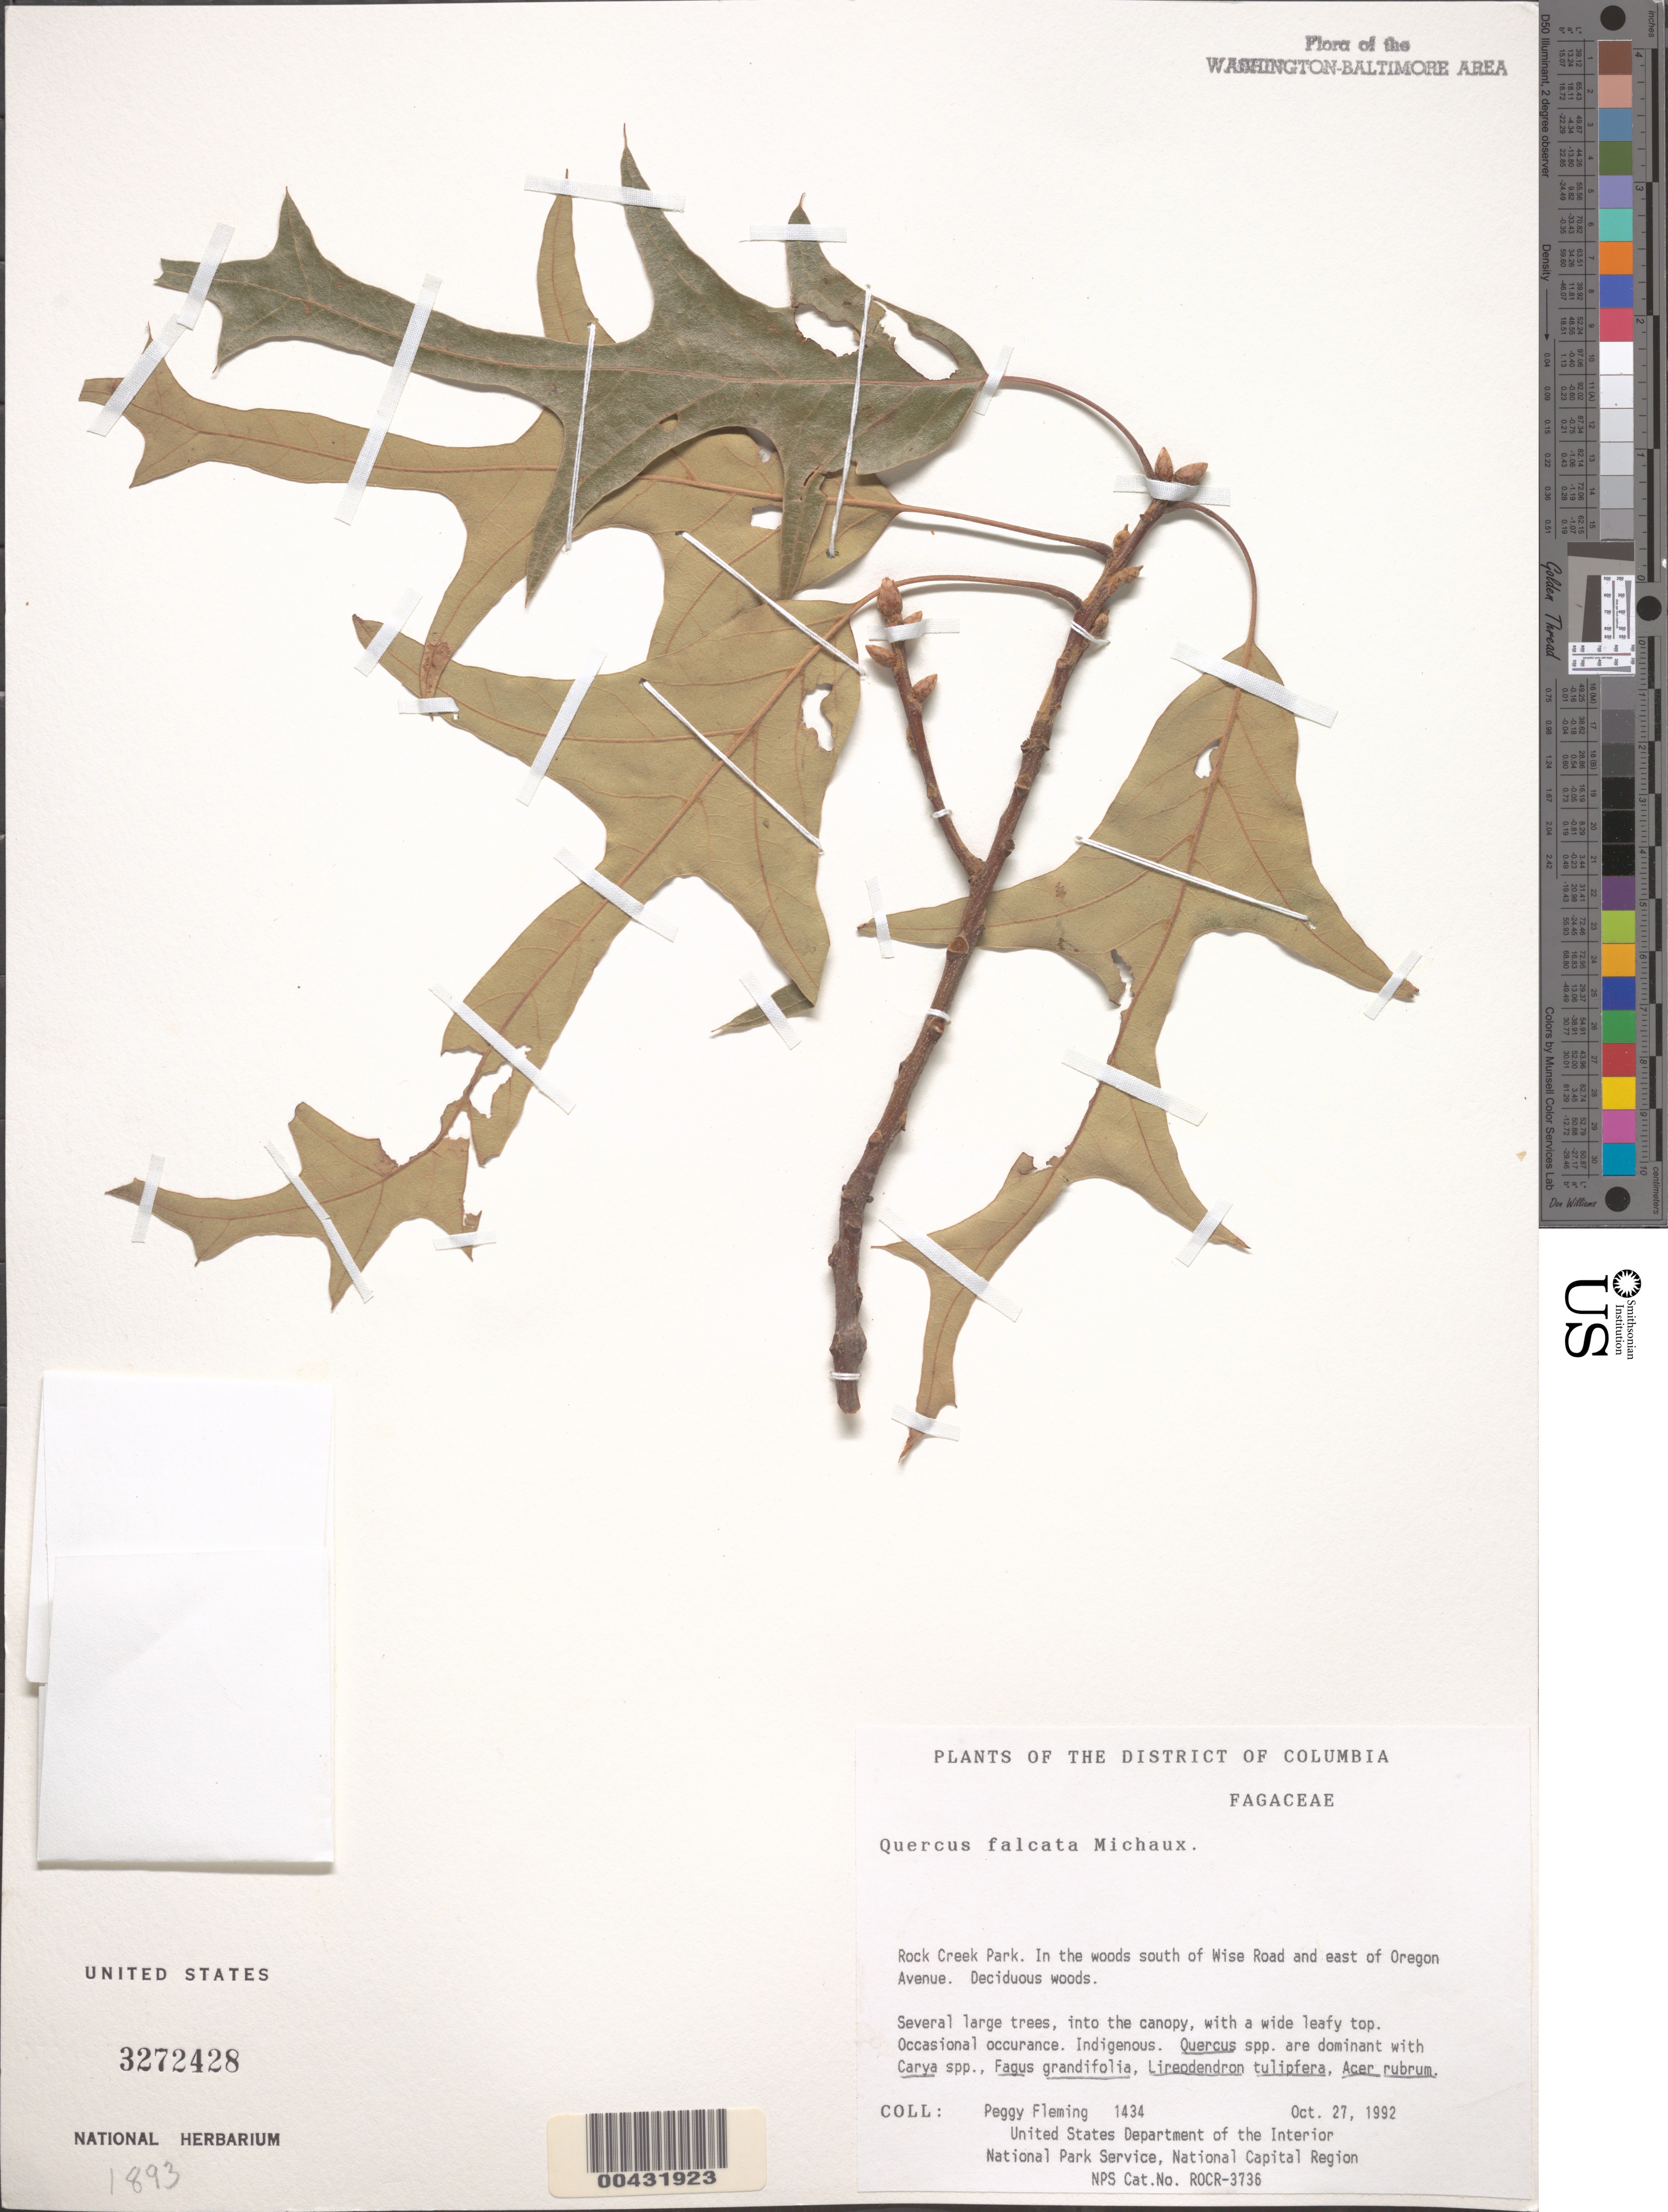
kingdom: Plantae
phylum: Tracheophyta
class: Magnoliopsida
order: Fagales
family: Fagaceae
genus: Quercus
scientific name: Quercus falcata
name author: Michx.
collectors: P. Fleming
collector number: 1434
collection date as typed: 27 Oct 1992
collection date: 1992-10-27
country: United States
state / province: District of Columbia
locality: Rock Creek Park, N of Wise Road, E of Oregon Ave. Rock Creek Park and vicinity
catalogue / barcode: US 3272428